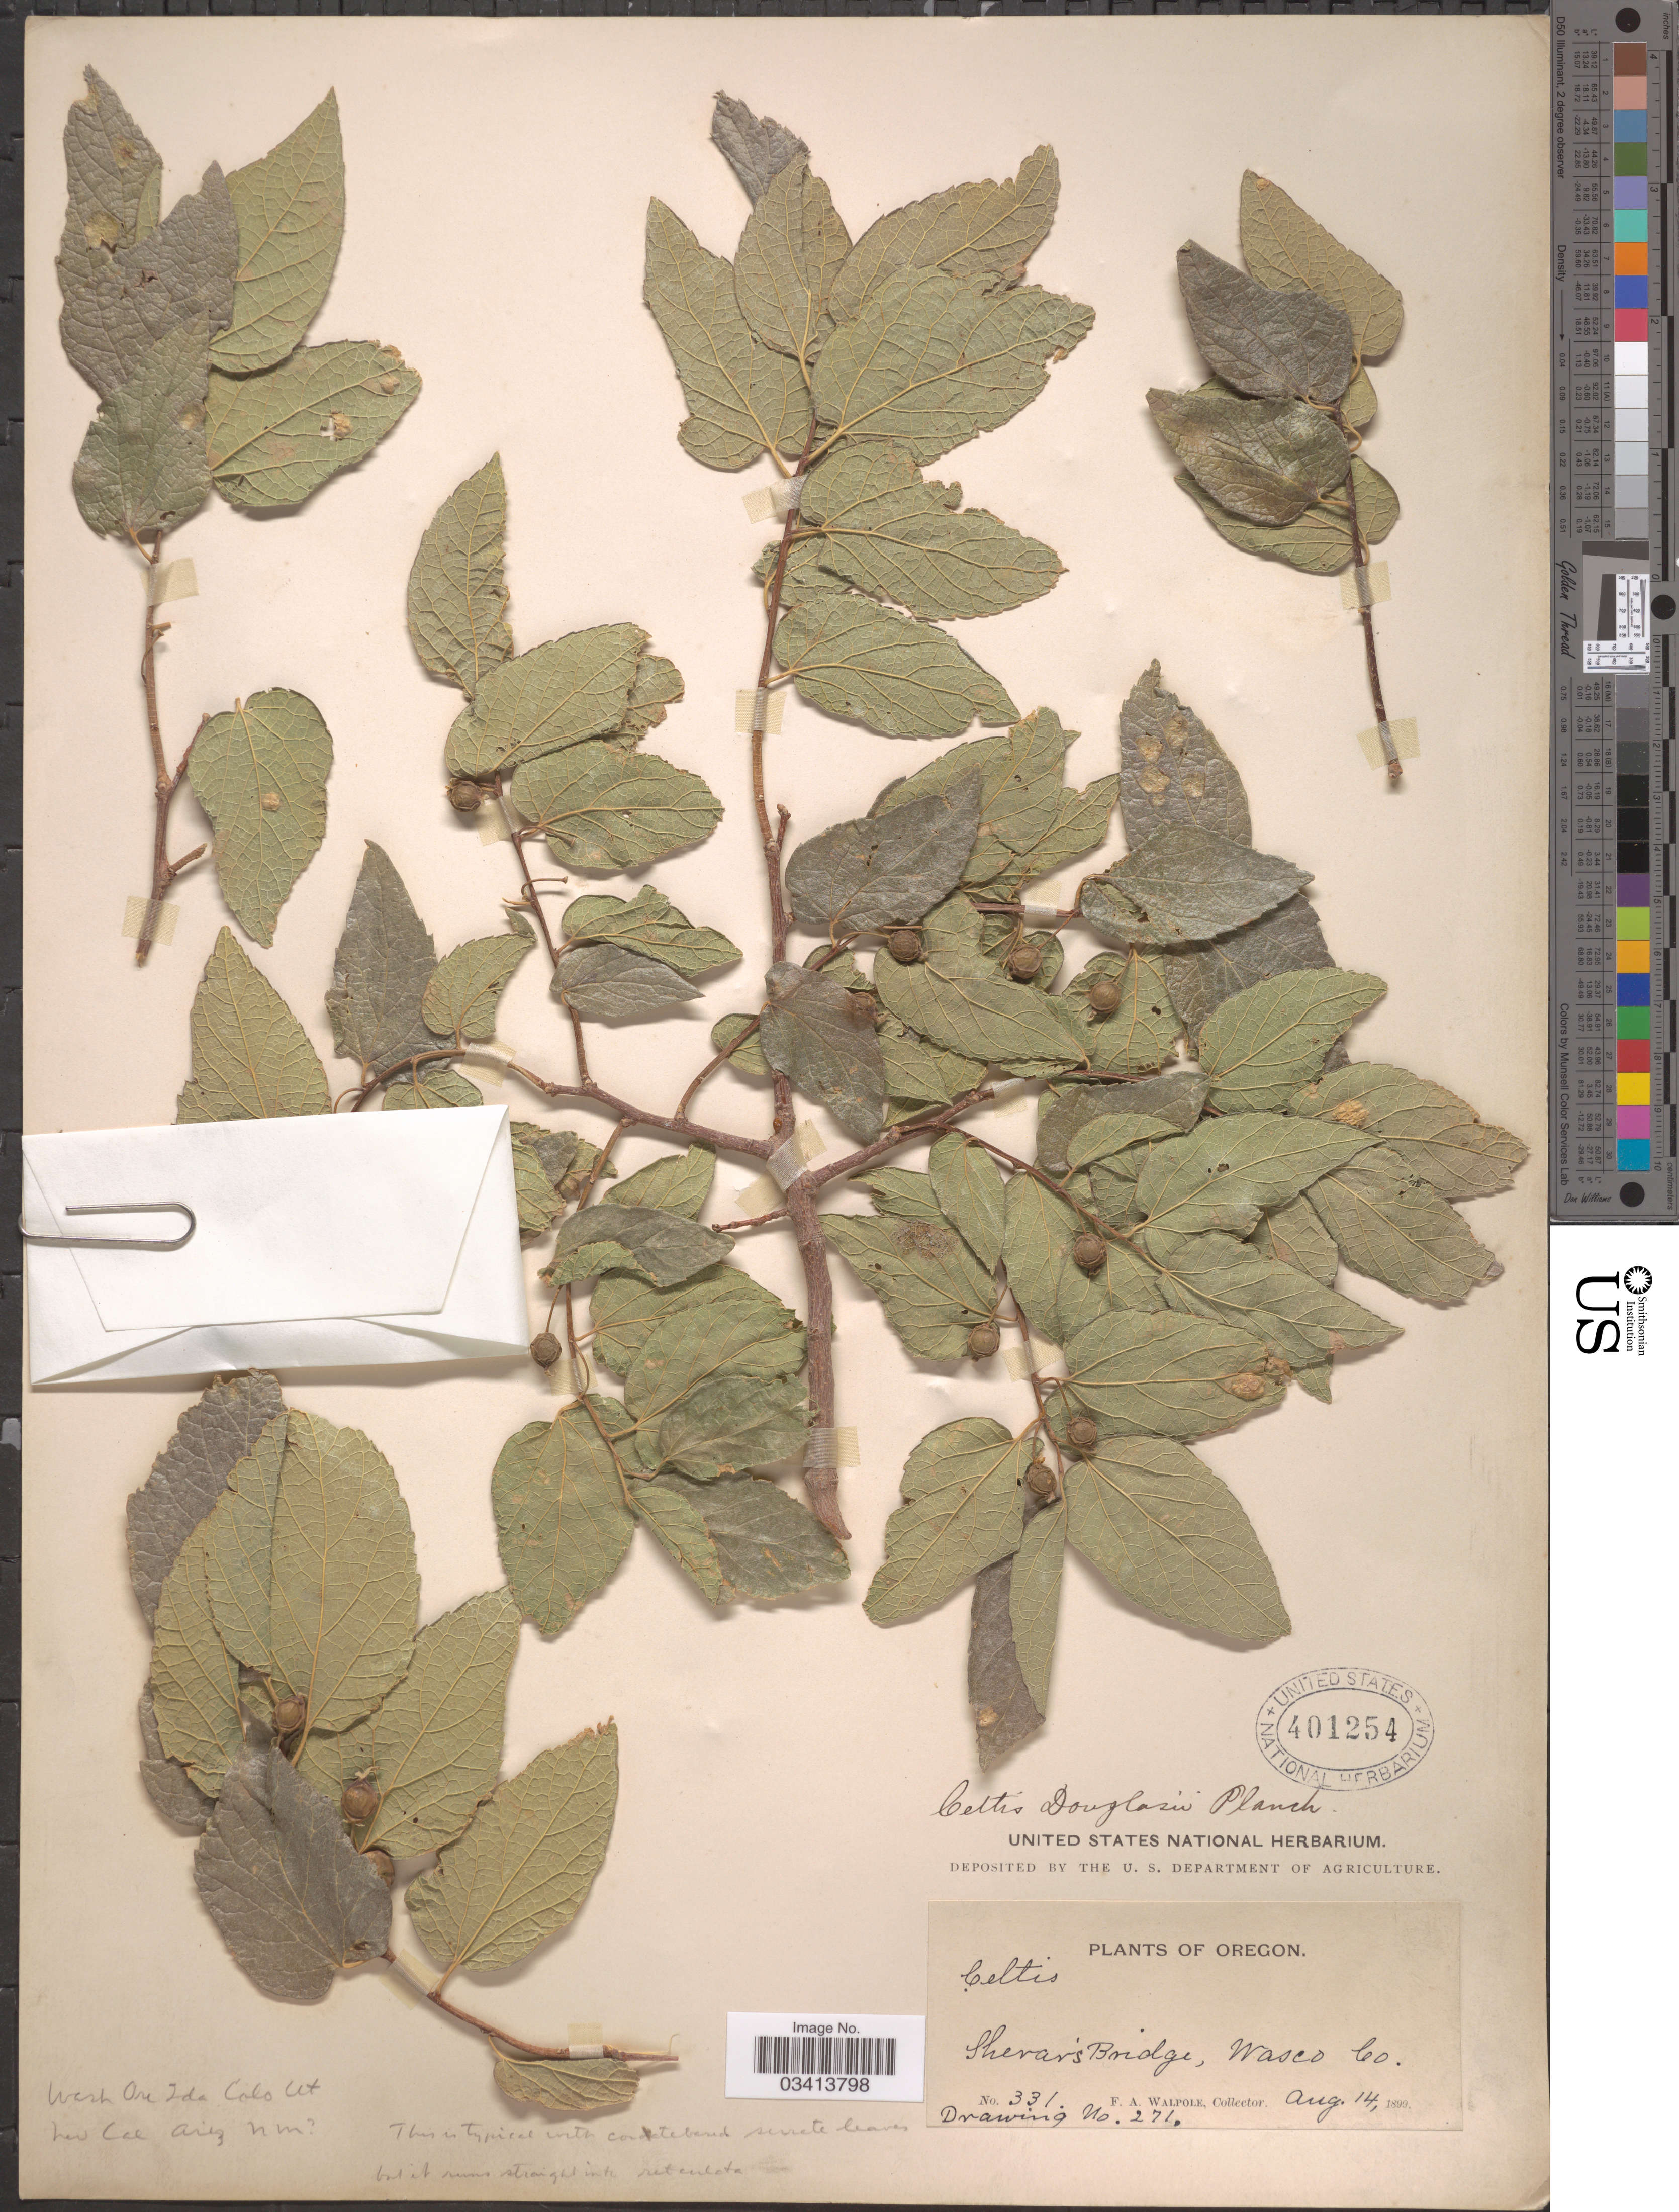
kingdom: Plantae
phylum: Tracheophyta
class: Magnoliopsida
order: Rosales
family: Cannabaceae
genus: Celtis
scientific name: Celtis laevigata var. reticulata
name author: (Torr.) L.D. Benson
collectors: F. Walpole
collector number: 331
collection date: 1899-08-14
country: United States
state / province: Oregon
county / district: Wasco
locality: Sherar's Bridge, Wasco Co.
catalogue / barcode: US 401254